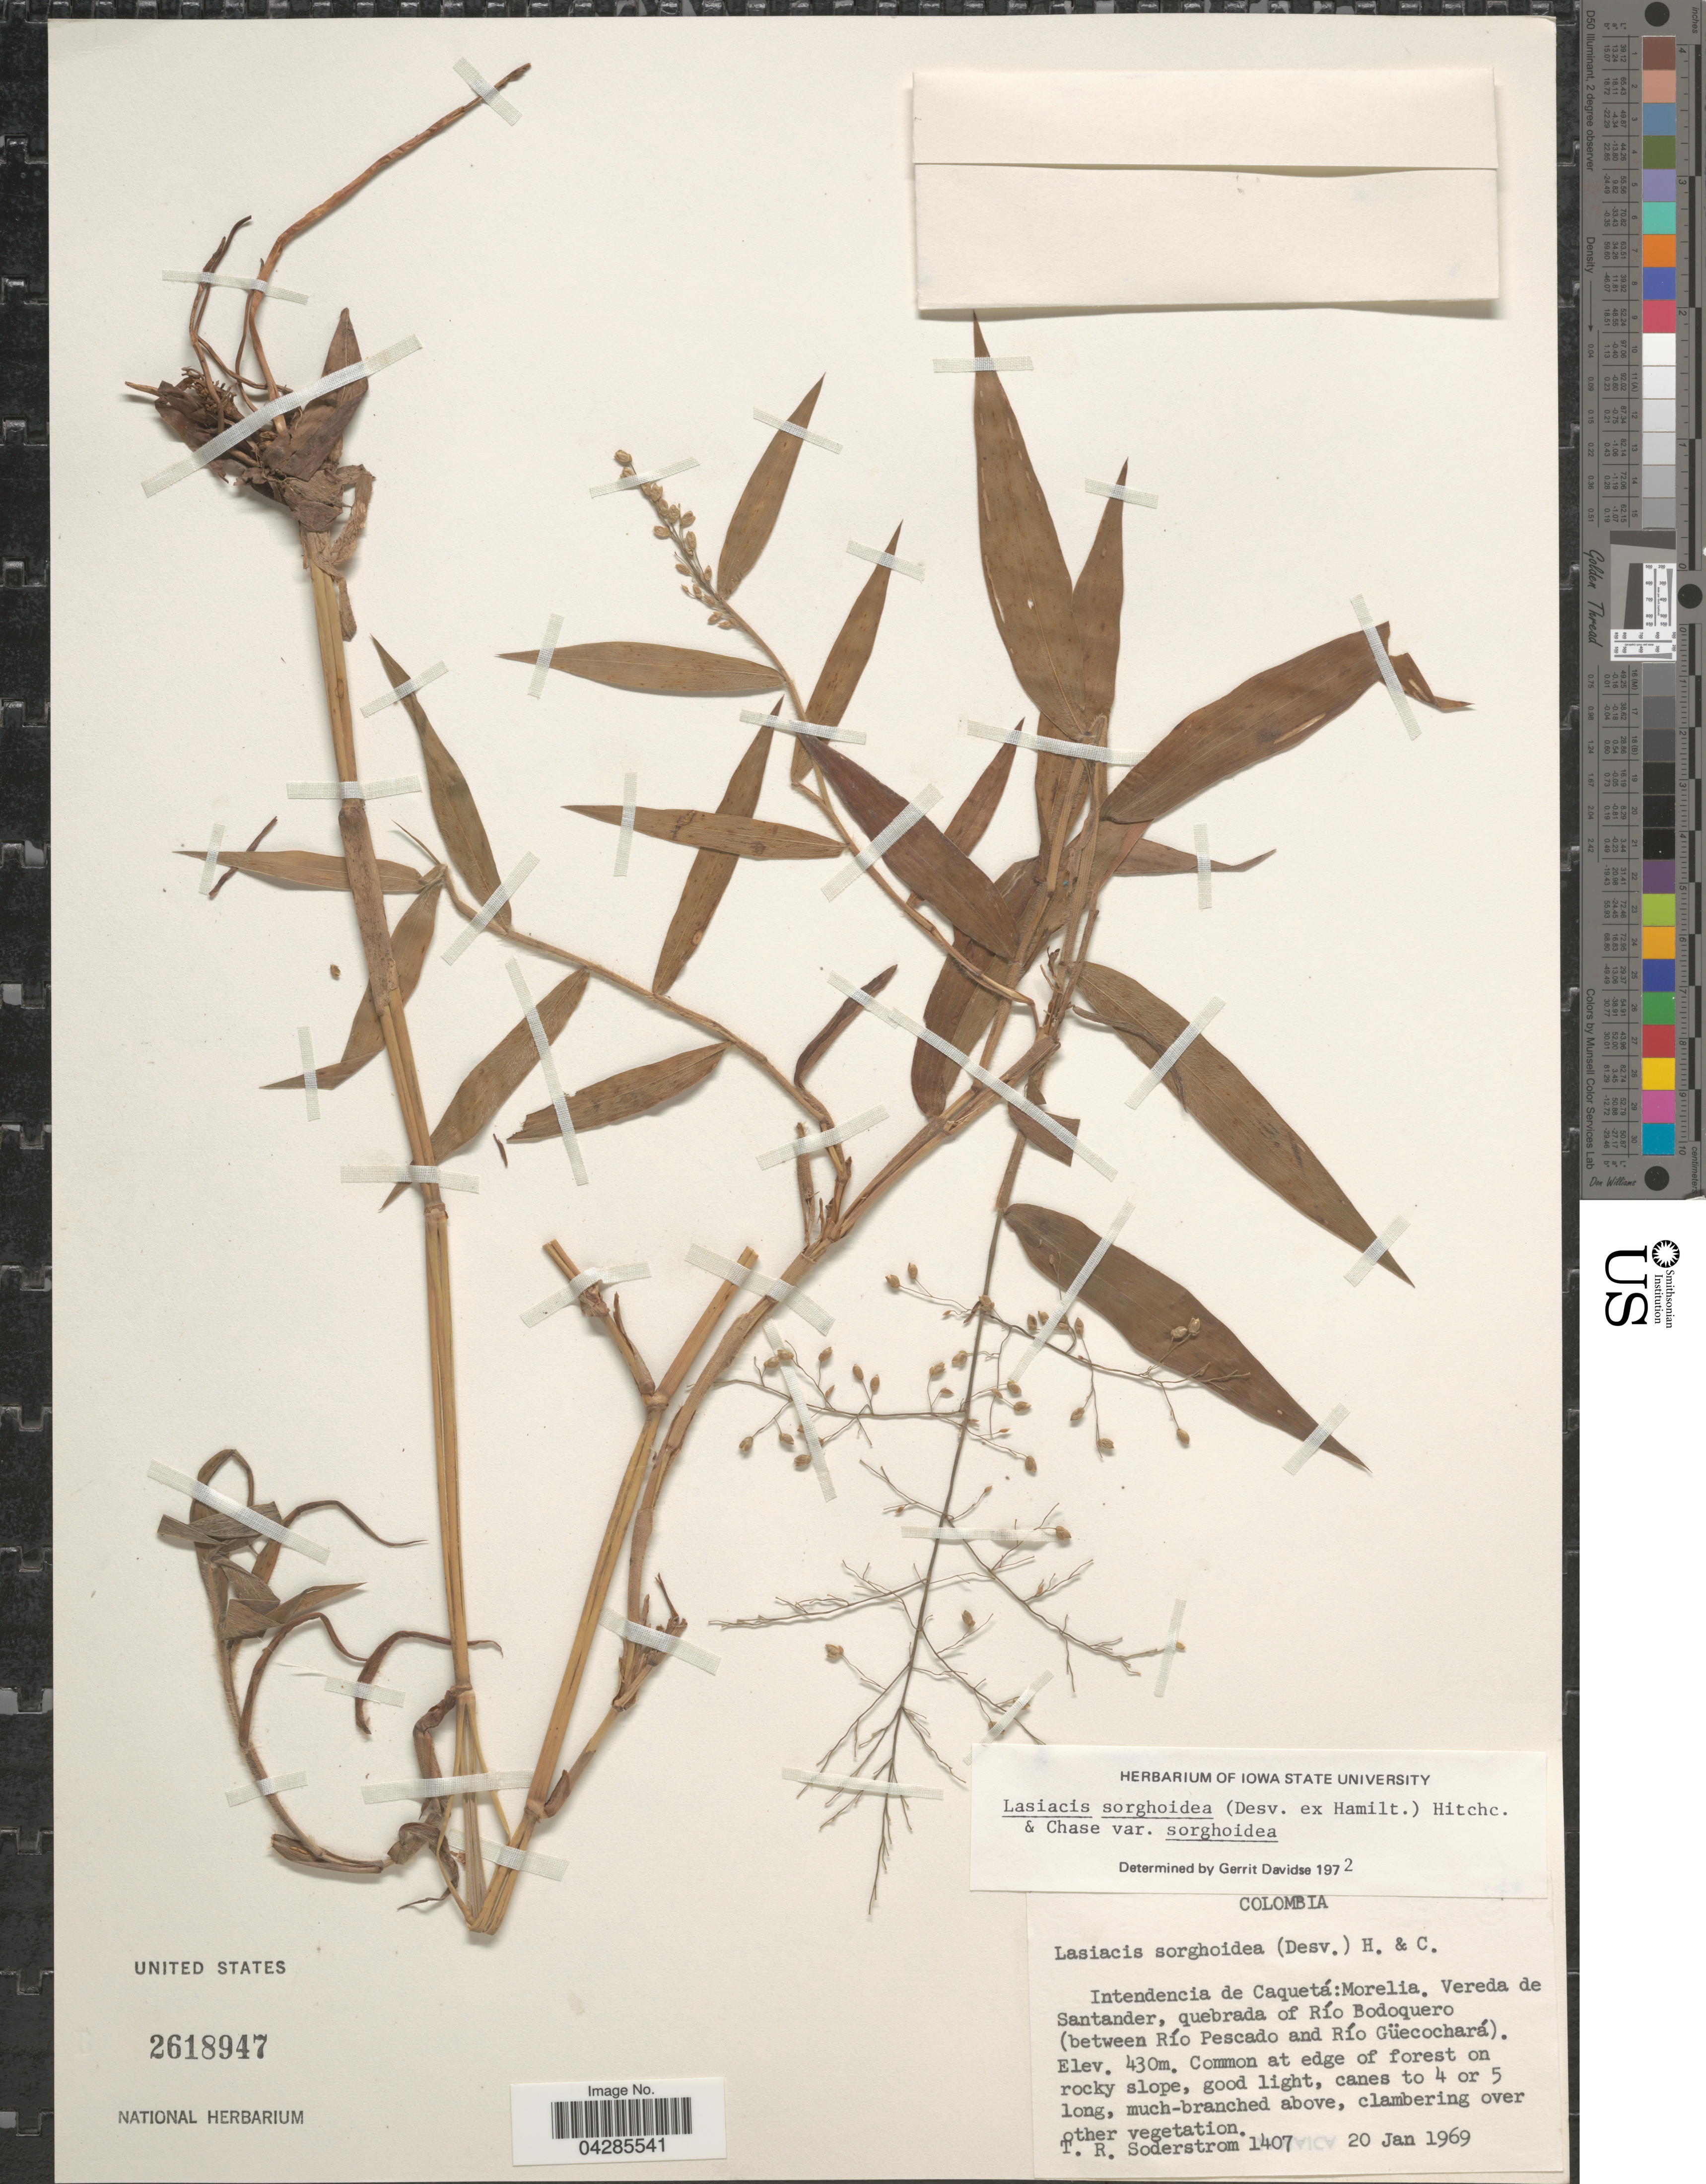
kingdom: Plantae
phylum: Tracheophyta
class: Liliopsida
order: Poales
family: Poaceae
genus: Lasiacis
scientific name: Lasiacis sorghoidea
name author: (Desv. ex Ham.) Hitchc. & Chase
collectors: T. R. Soderstrom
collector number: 1407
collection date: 1969-01-20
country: Colombia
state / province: Caquetá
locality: Intendencia de Caquetá: Morelia. Vereda de Santander, quebrada of Río Bodoquero (between Río Pescado and Río Güecochará).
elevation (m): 430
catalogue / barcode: US 2618947